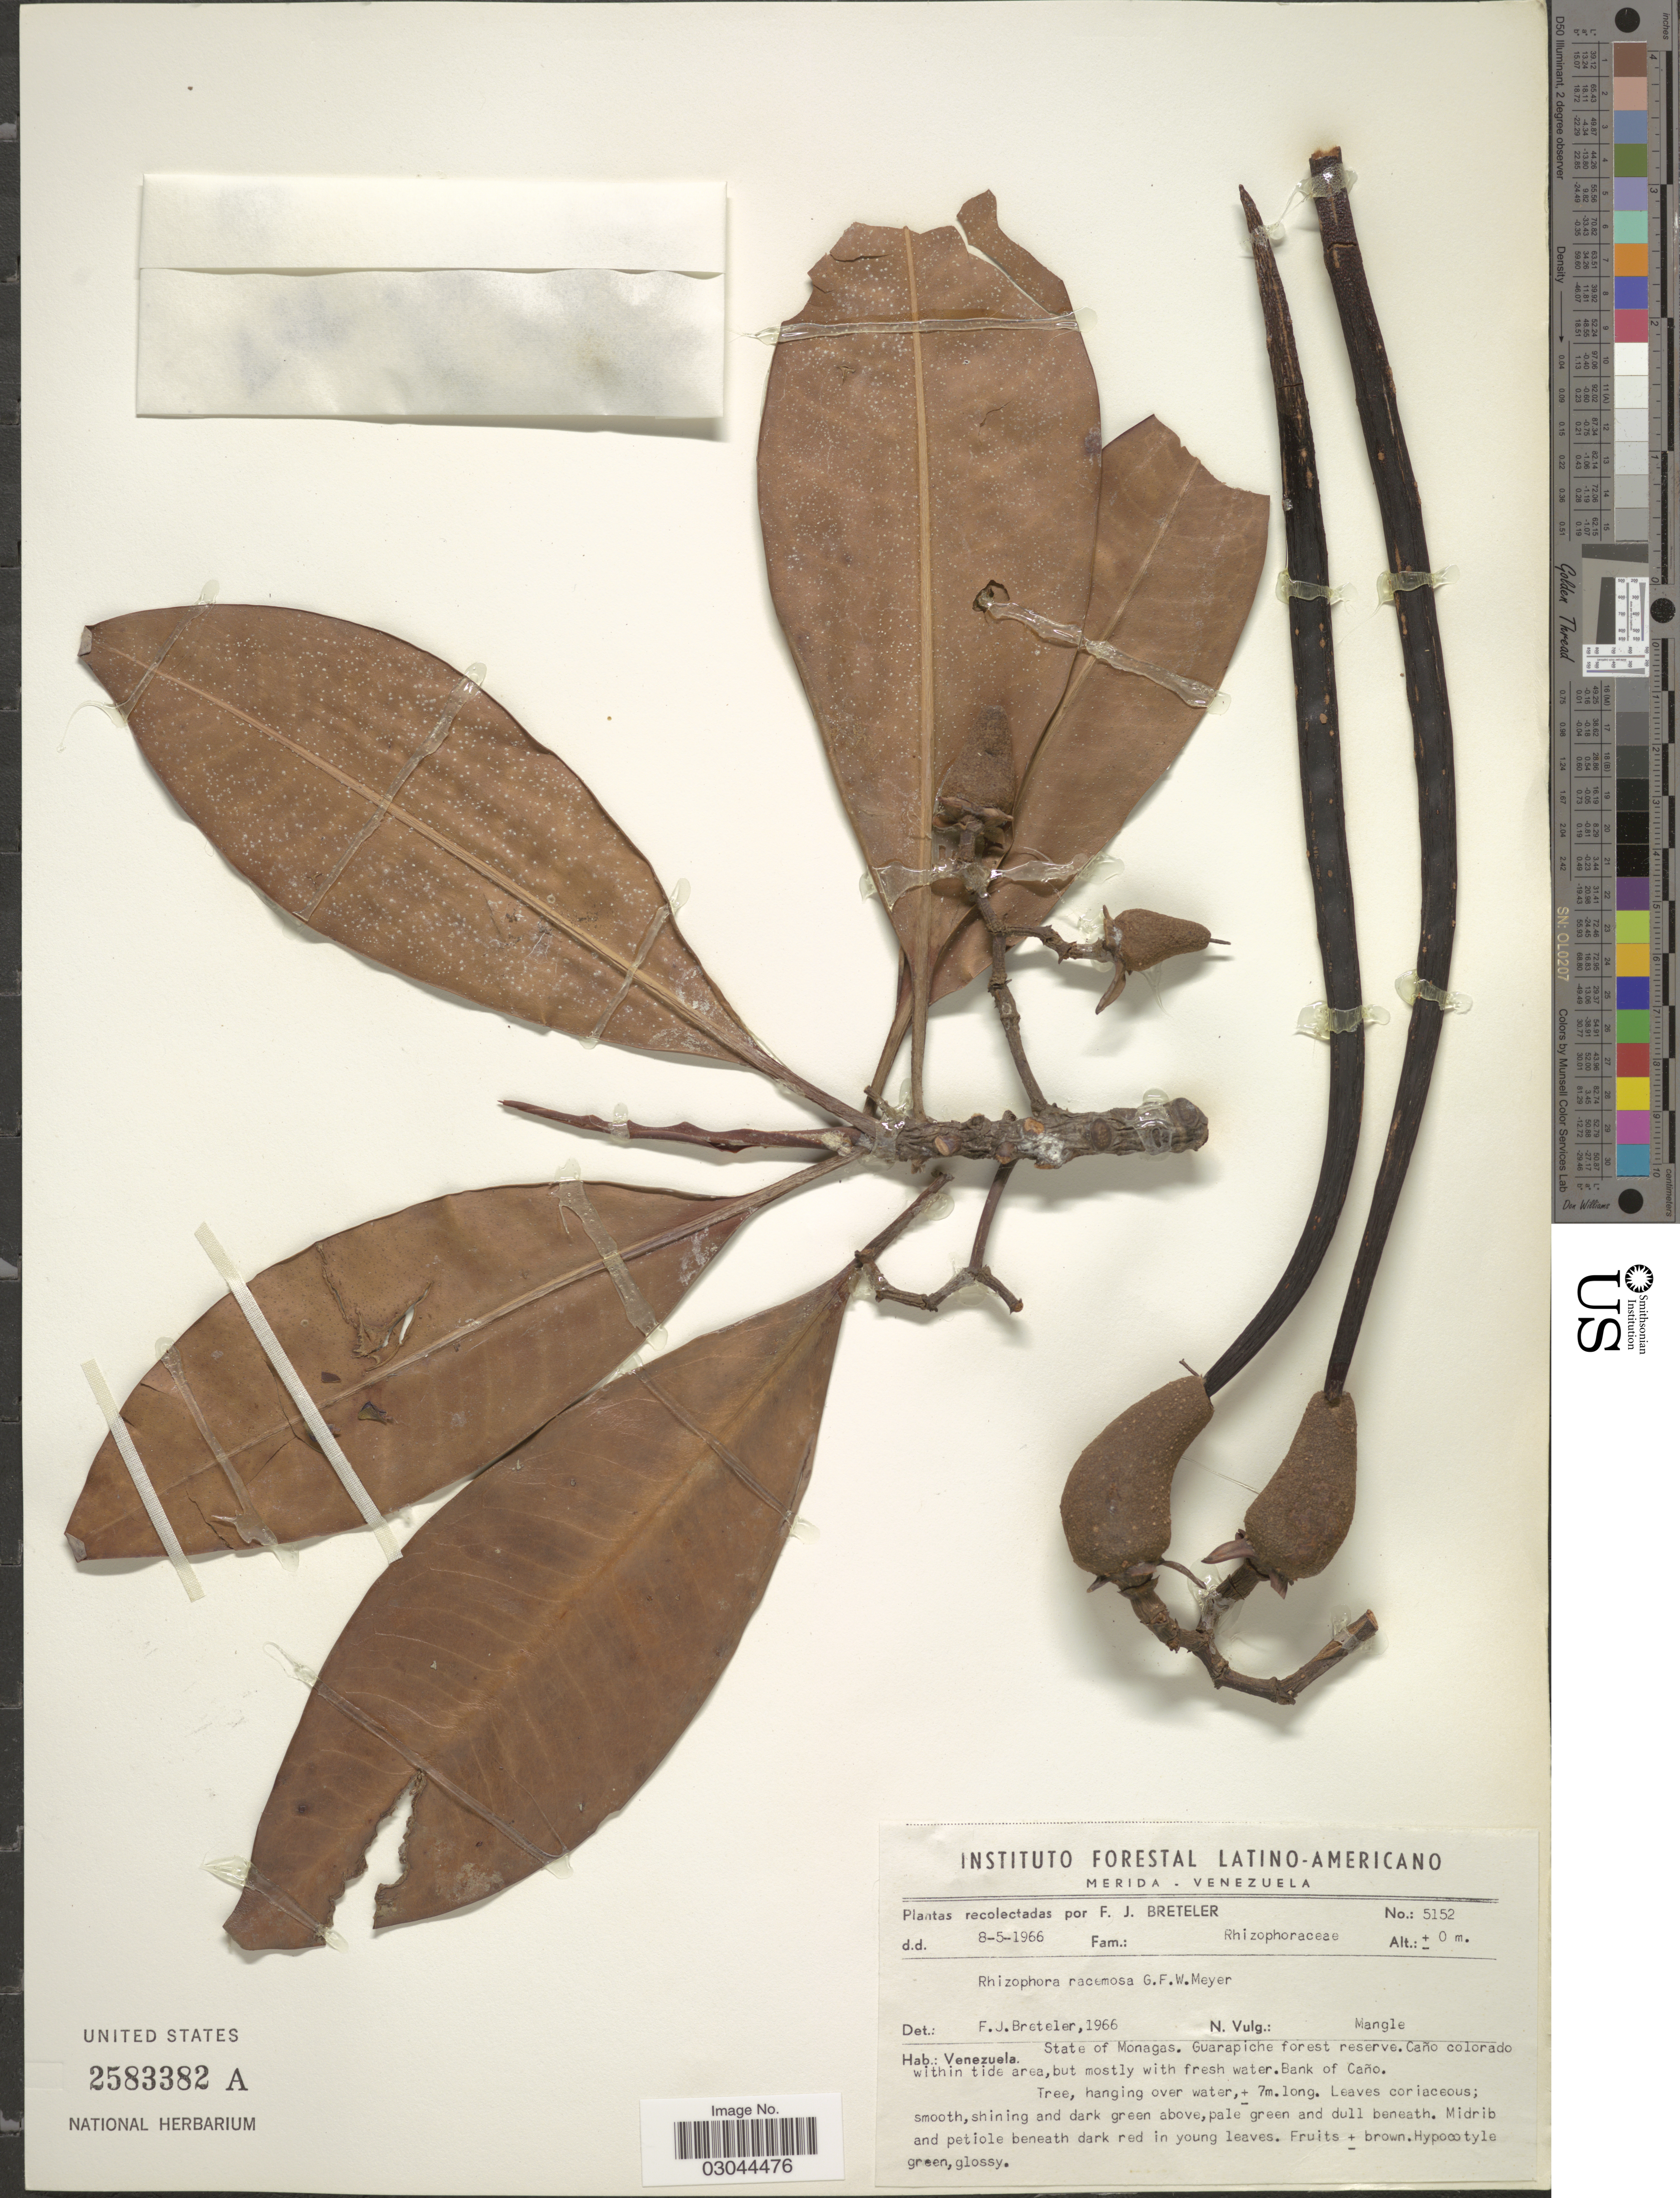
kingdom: Plantae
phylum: Tracheophyta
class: Magnoliopsida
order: Malpighiales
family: Rhizophoraceae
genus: Rhizophora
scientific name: Rhizophora racemosa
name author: G. Mey.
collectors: F. J. Breteler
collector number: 5152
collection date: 1966-05-08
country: Venezuela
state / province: Monagas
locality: State of Monagas.Guarapiche forest reserve. Caño colorado within tide area, but mostly with fresh water. Bank of Caño.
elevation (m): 0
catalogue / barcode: US 2583382A